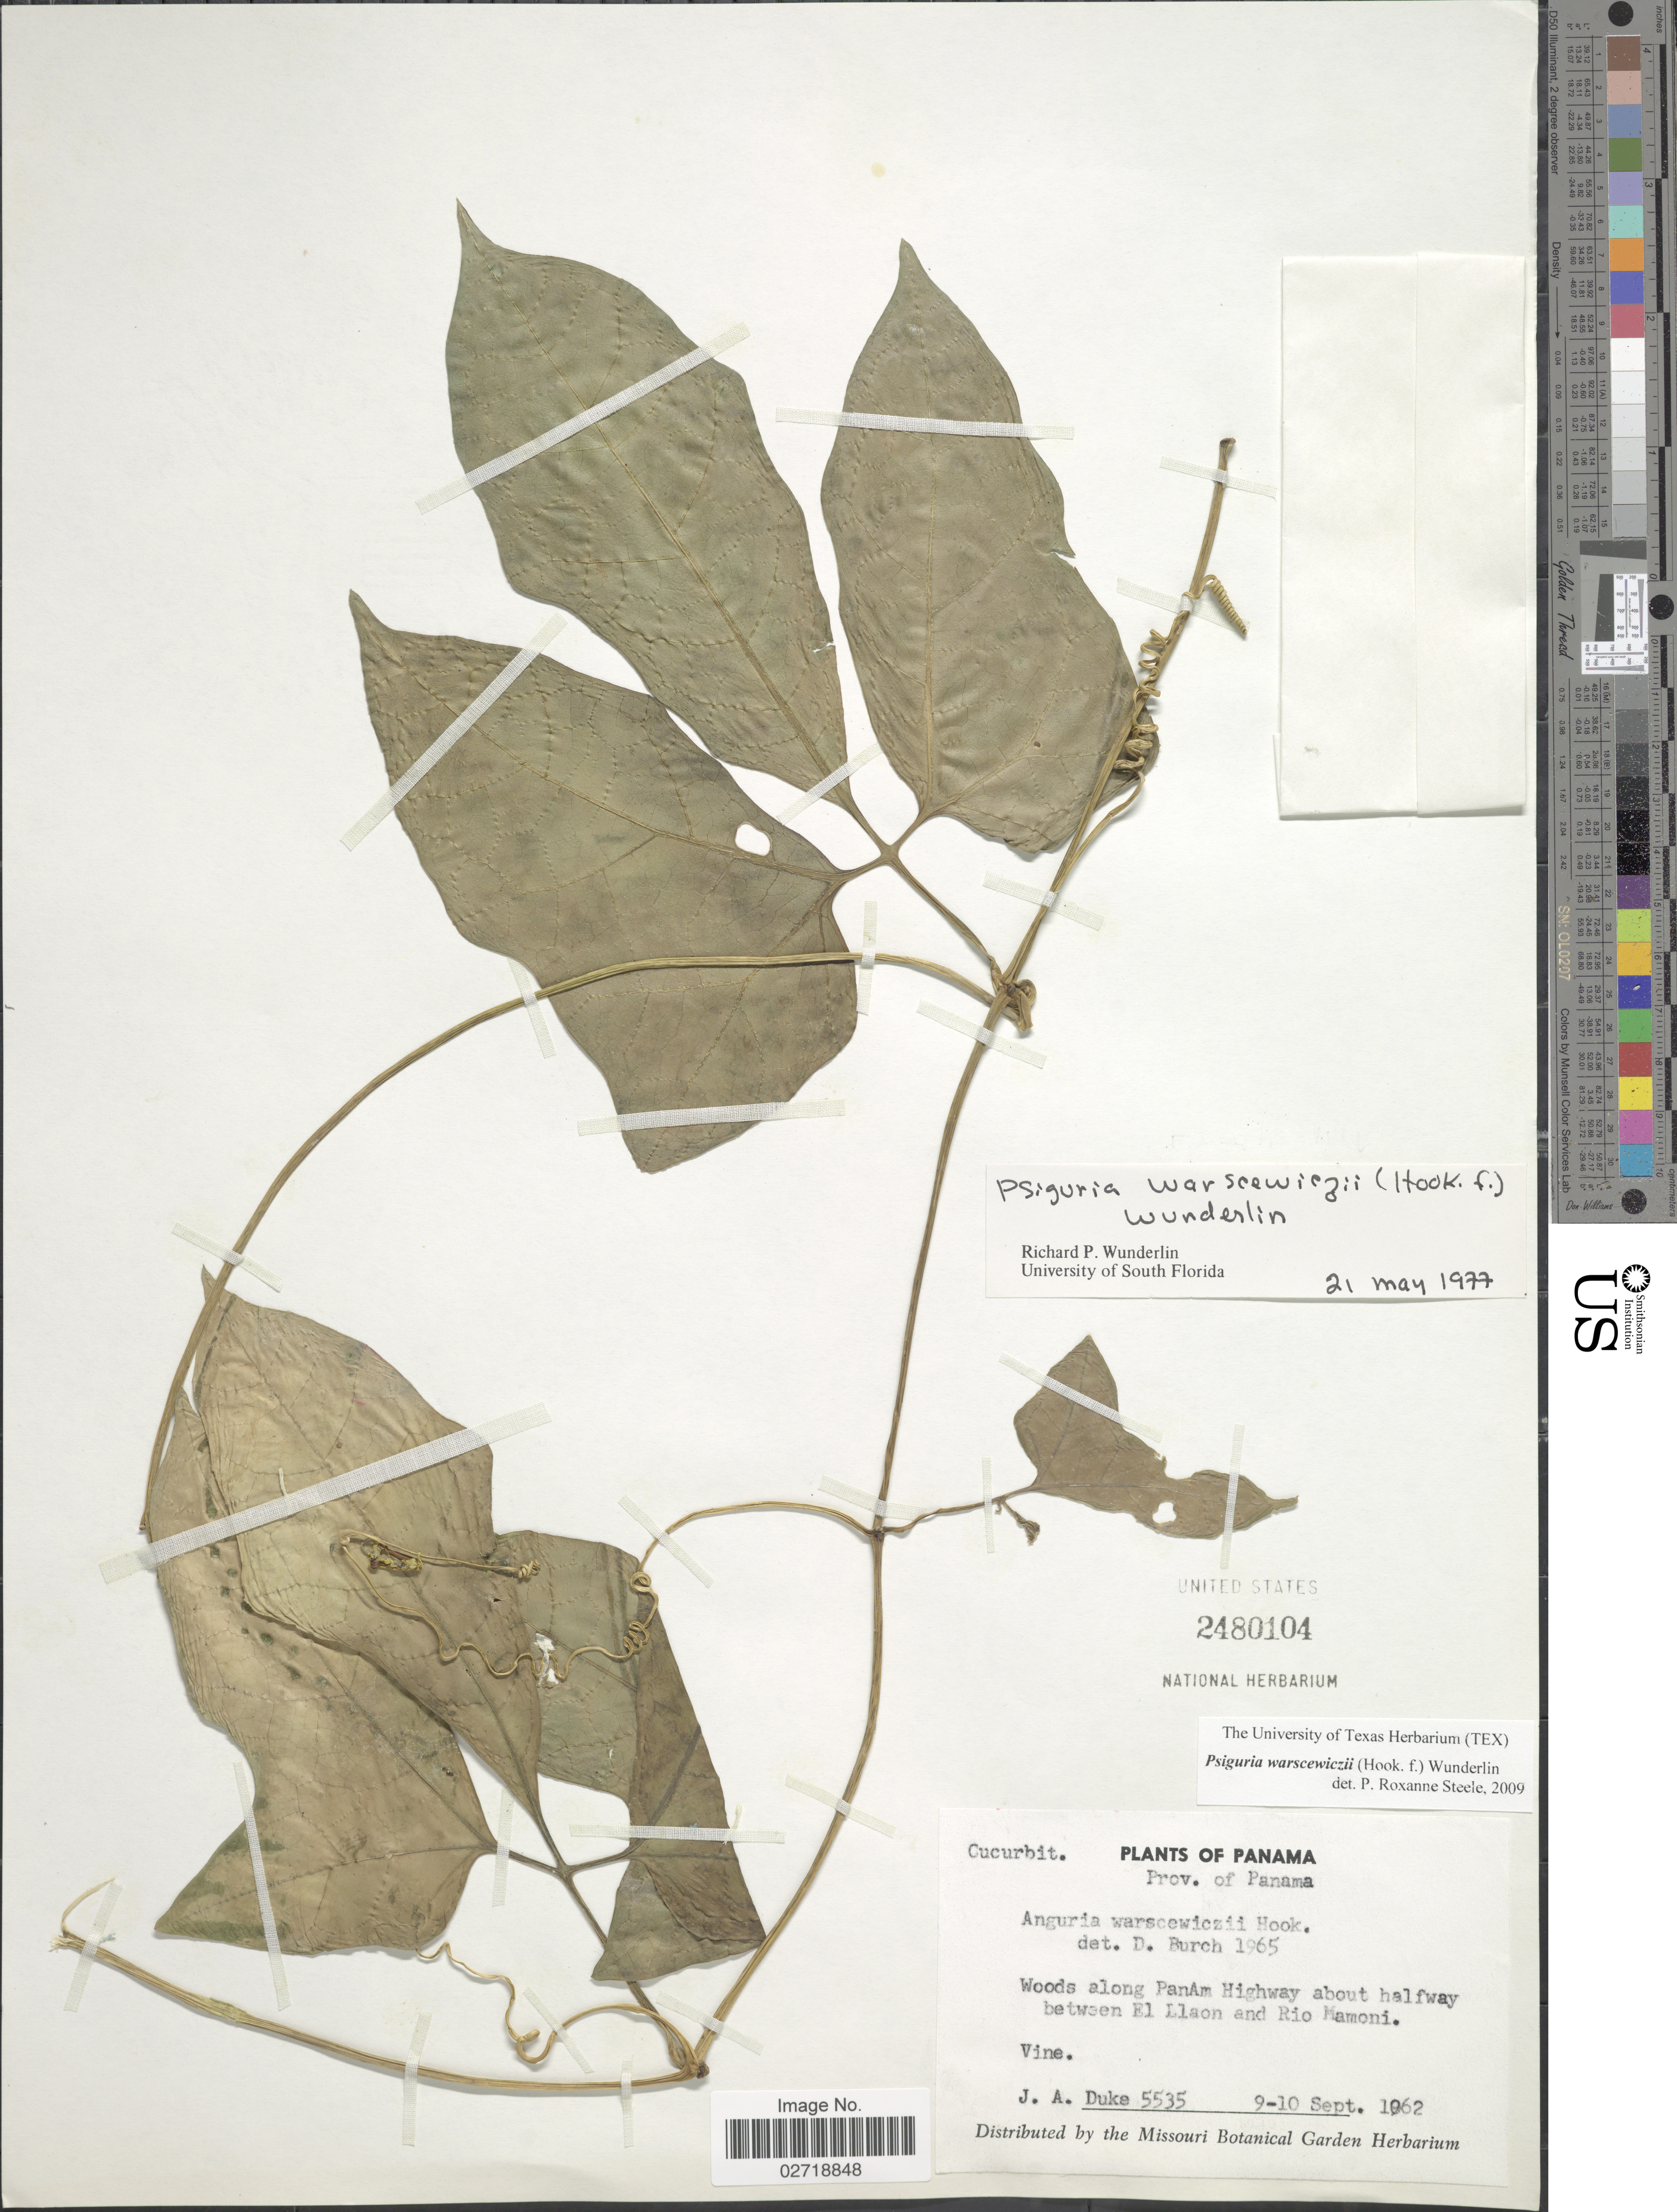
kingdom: Plantae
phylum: Tracheophyta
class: Magnoliopsida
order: Cucurbitales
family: Cucurbitaceae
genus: Psiguria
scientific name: Psiguria warscewiczii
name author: (Hook. f.) Wunderlin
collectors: J. A. Duke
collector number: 5535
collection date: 1962-09-09/1962-09-10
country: Panama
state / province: Panamá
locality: Along PanAm Highway about halfway between El Llaon and Rio Mamoni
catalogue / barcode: US 2480104